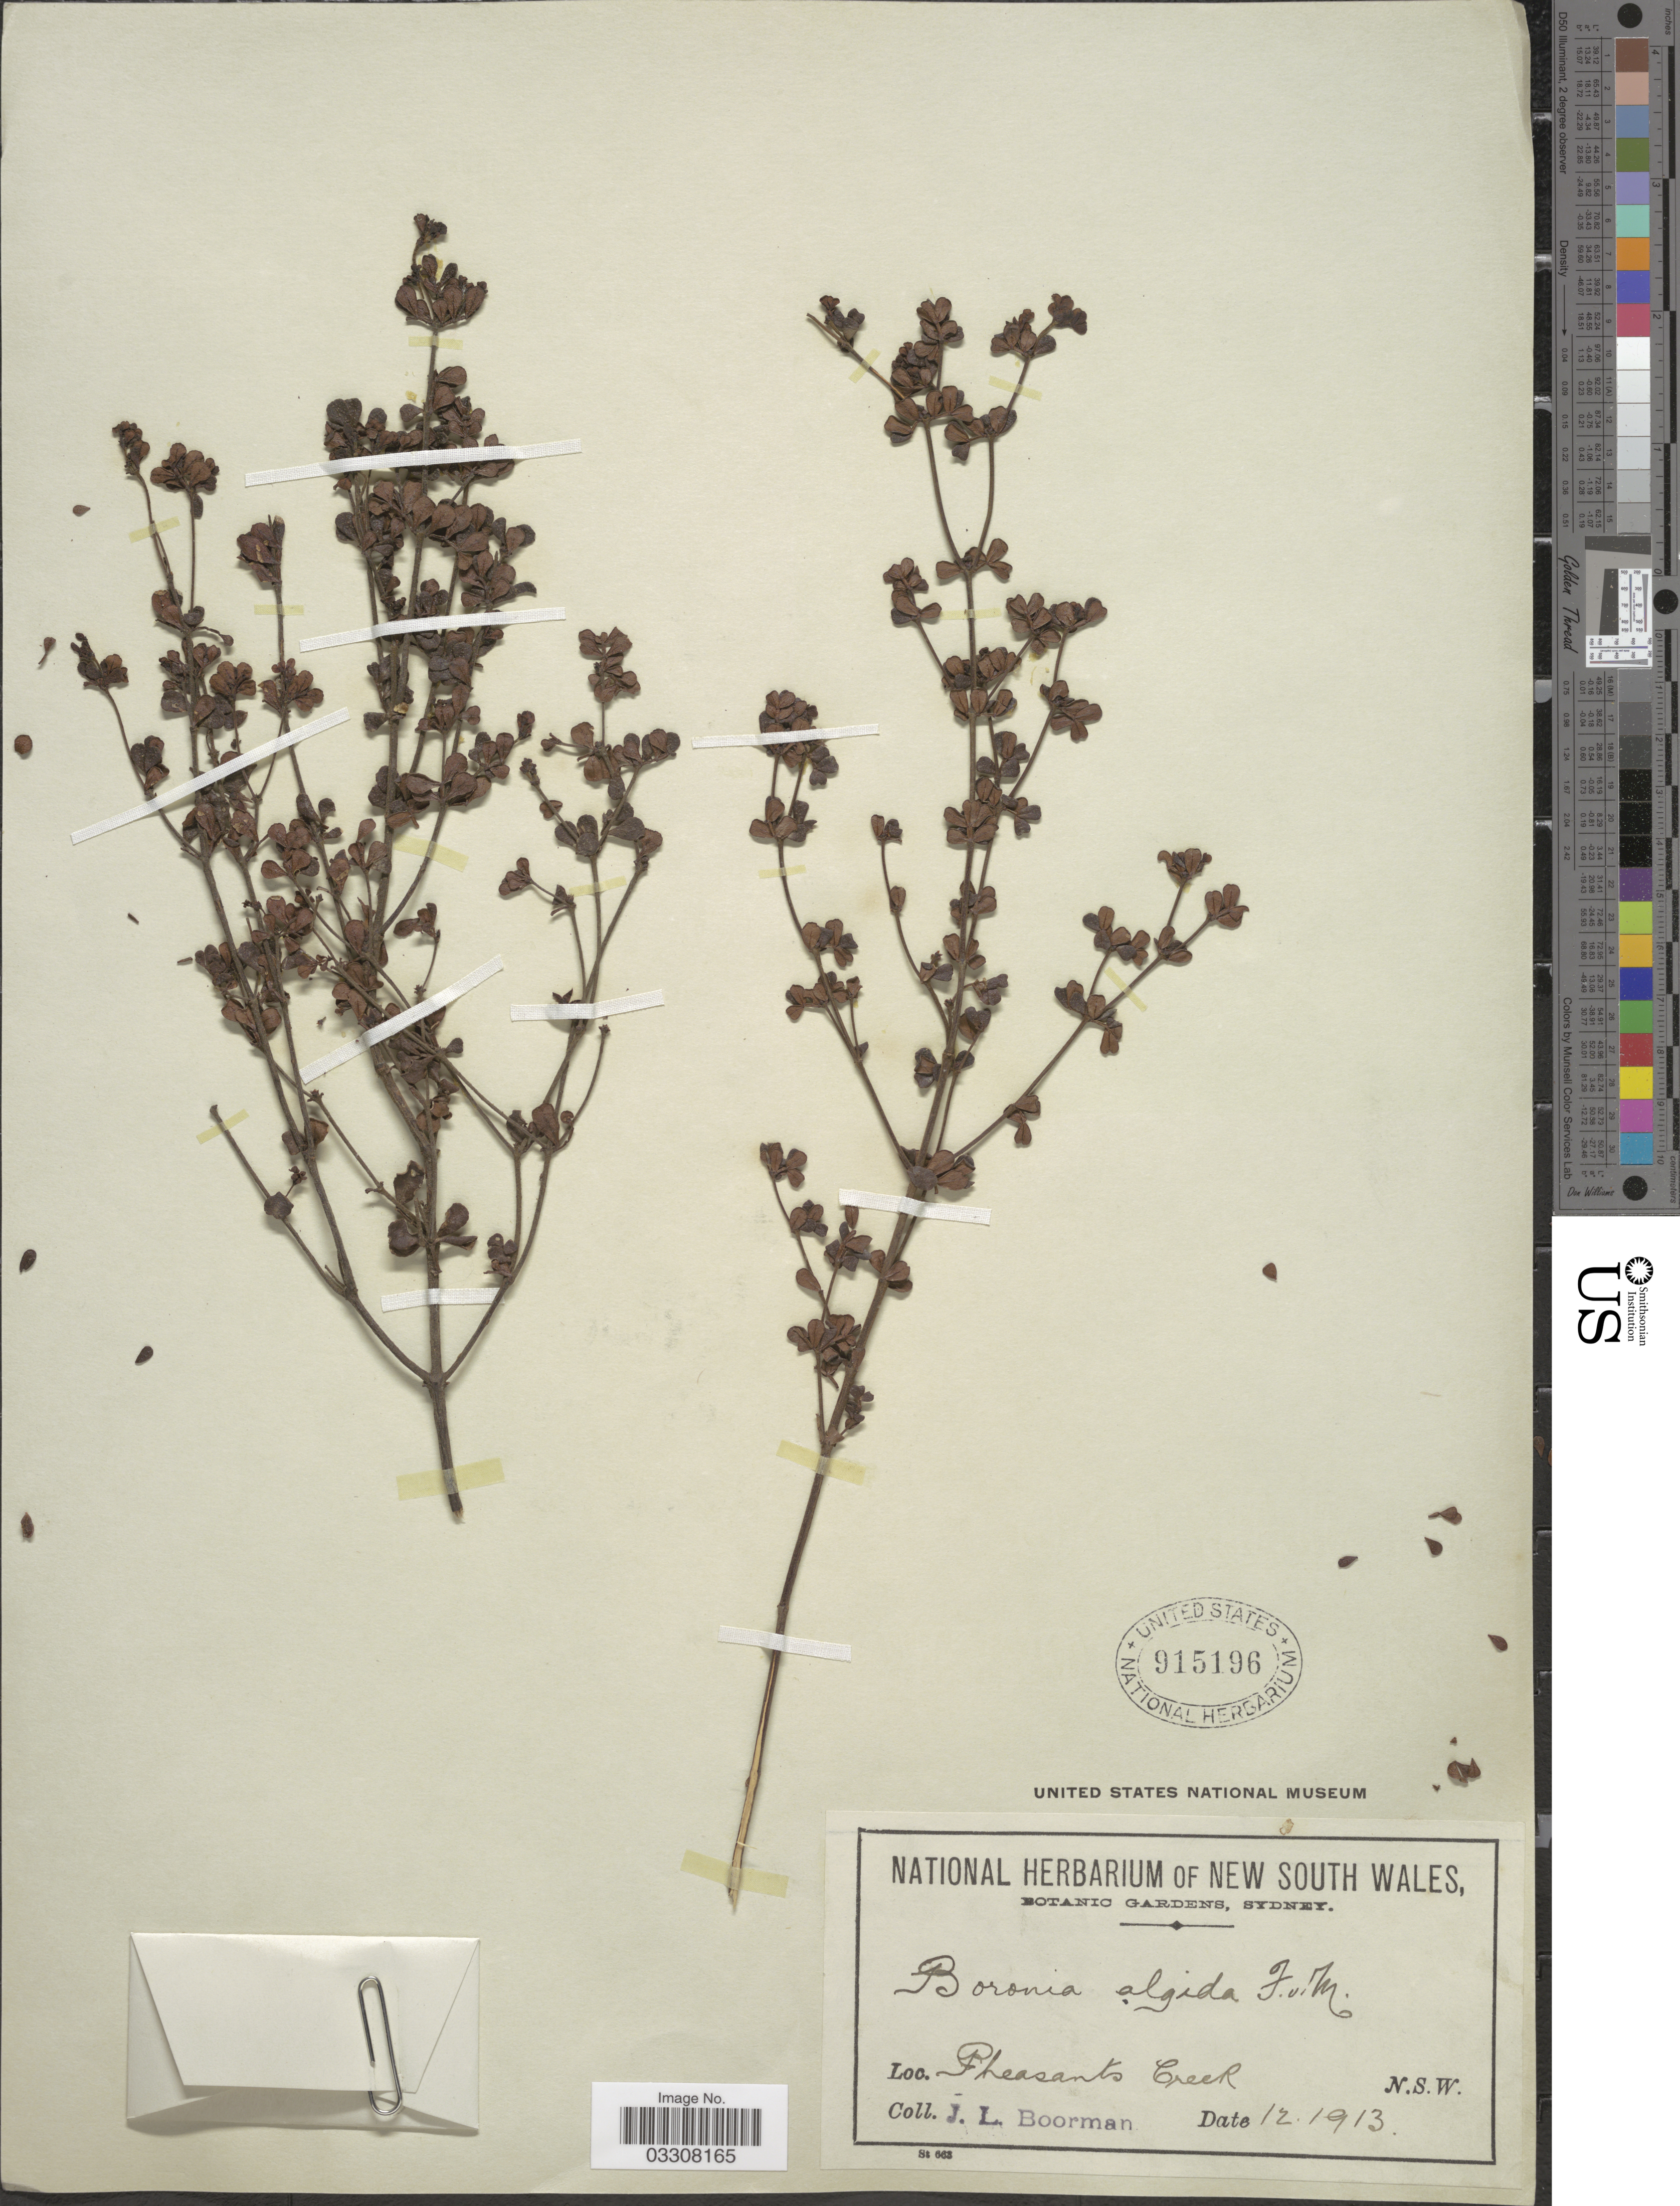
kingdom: Plantae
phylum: Tracheophyta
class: Magnoliopsida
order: Sapindales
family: Rutaceae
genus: Boronia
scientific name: Boronia algida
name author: F. Muell.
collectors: J. Boorman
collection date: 1913-12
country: Australia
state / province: New South Wales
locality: Pleasants Creek. N.S.W.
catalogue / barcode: US 915196